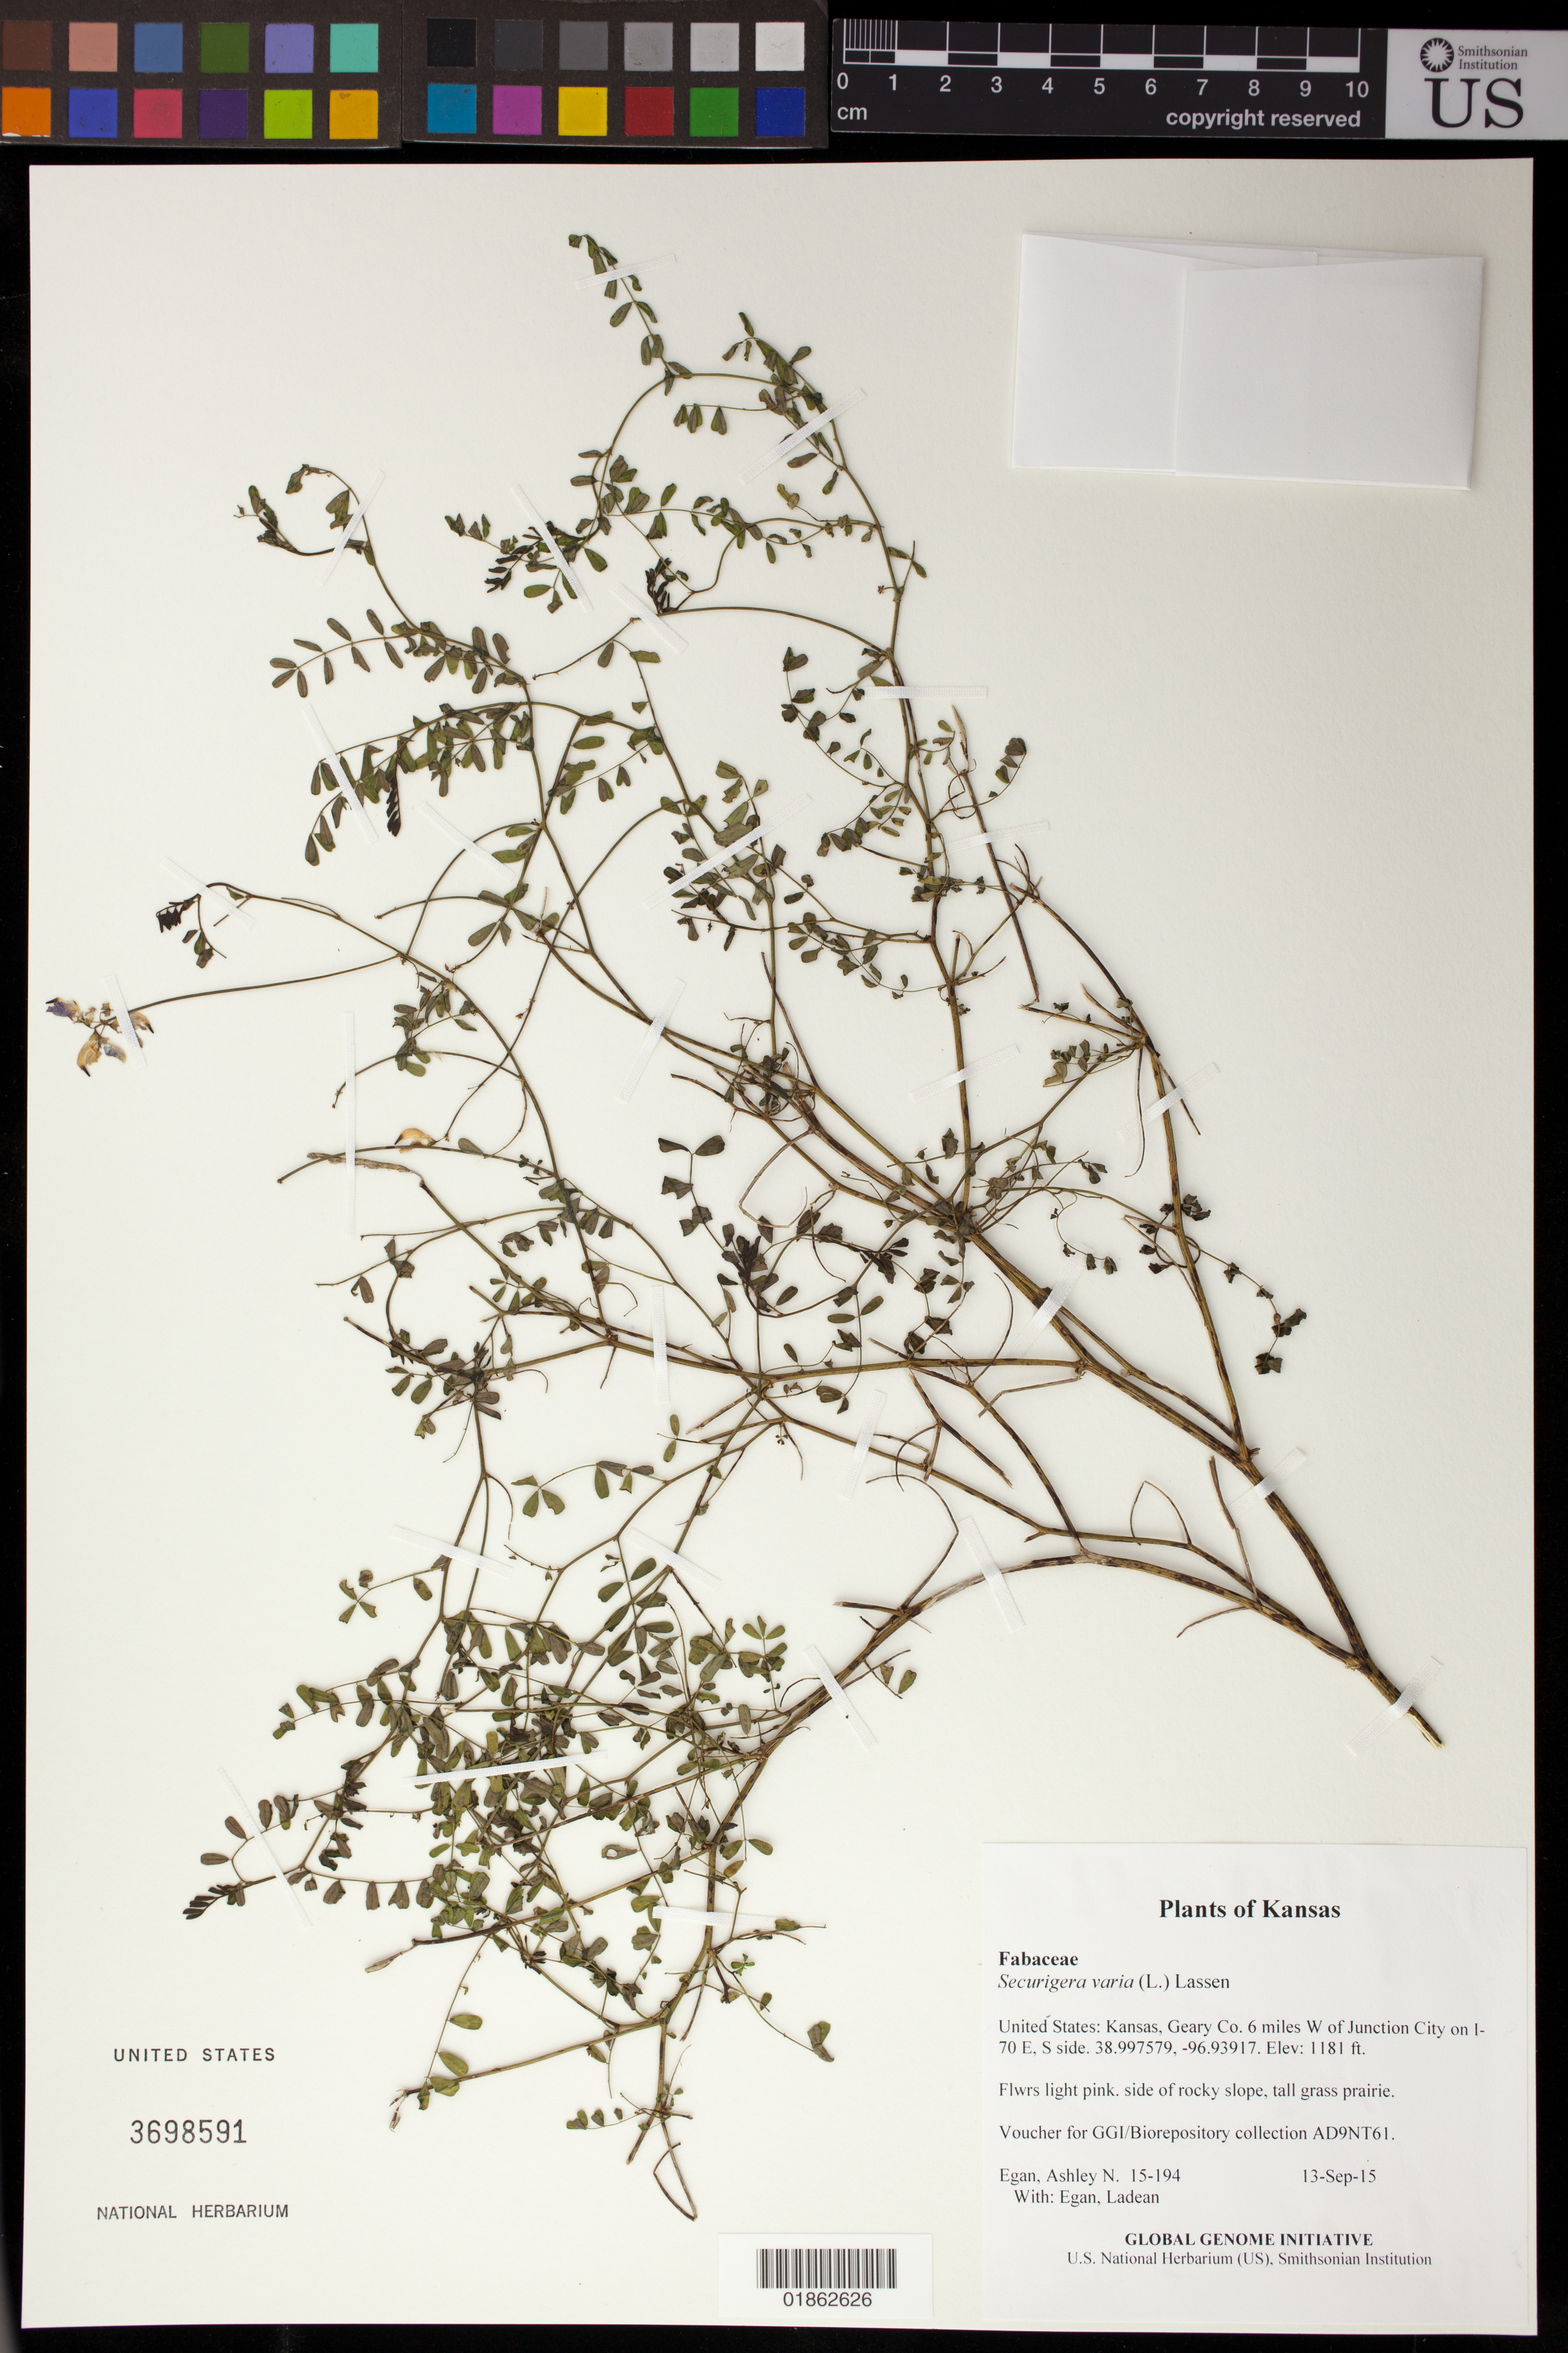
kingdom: Plantae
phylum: Tracheophyta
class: Magnoliopsida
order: Fabales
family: Fabaceae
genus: Securigera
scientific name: Securigera varia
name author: Lassen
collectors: A. N. Egan & L. Egan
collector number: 15-194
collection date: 2015-09-13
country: United States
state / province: Kansas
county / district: Geary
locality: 6 miles W of Junction City on I-70 E, S side.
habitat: side of rocky slope, tall grass prairie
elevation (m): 1181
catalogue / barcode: US 3698591